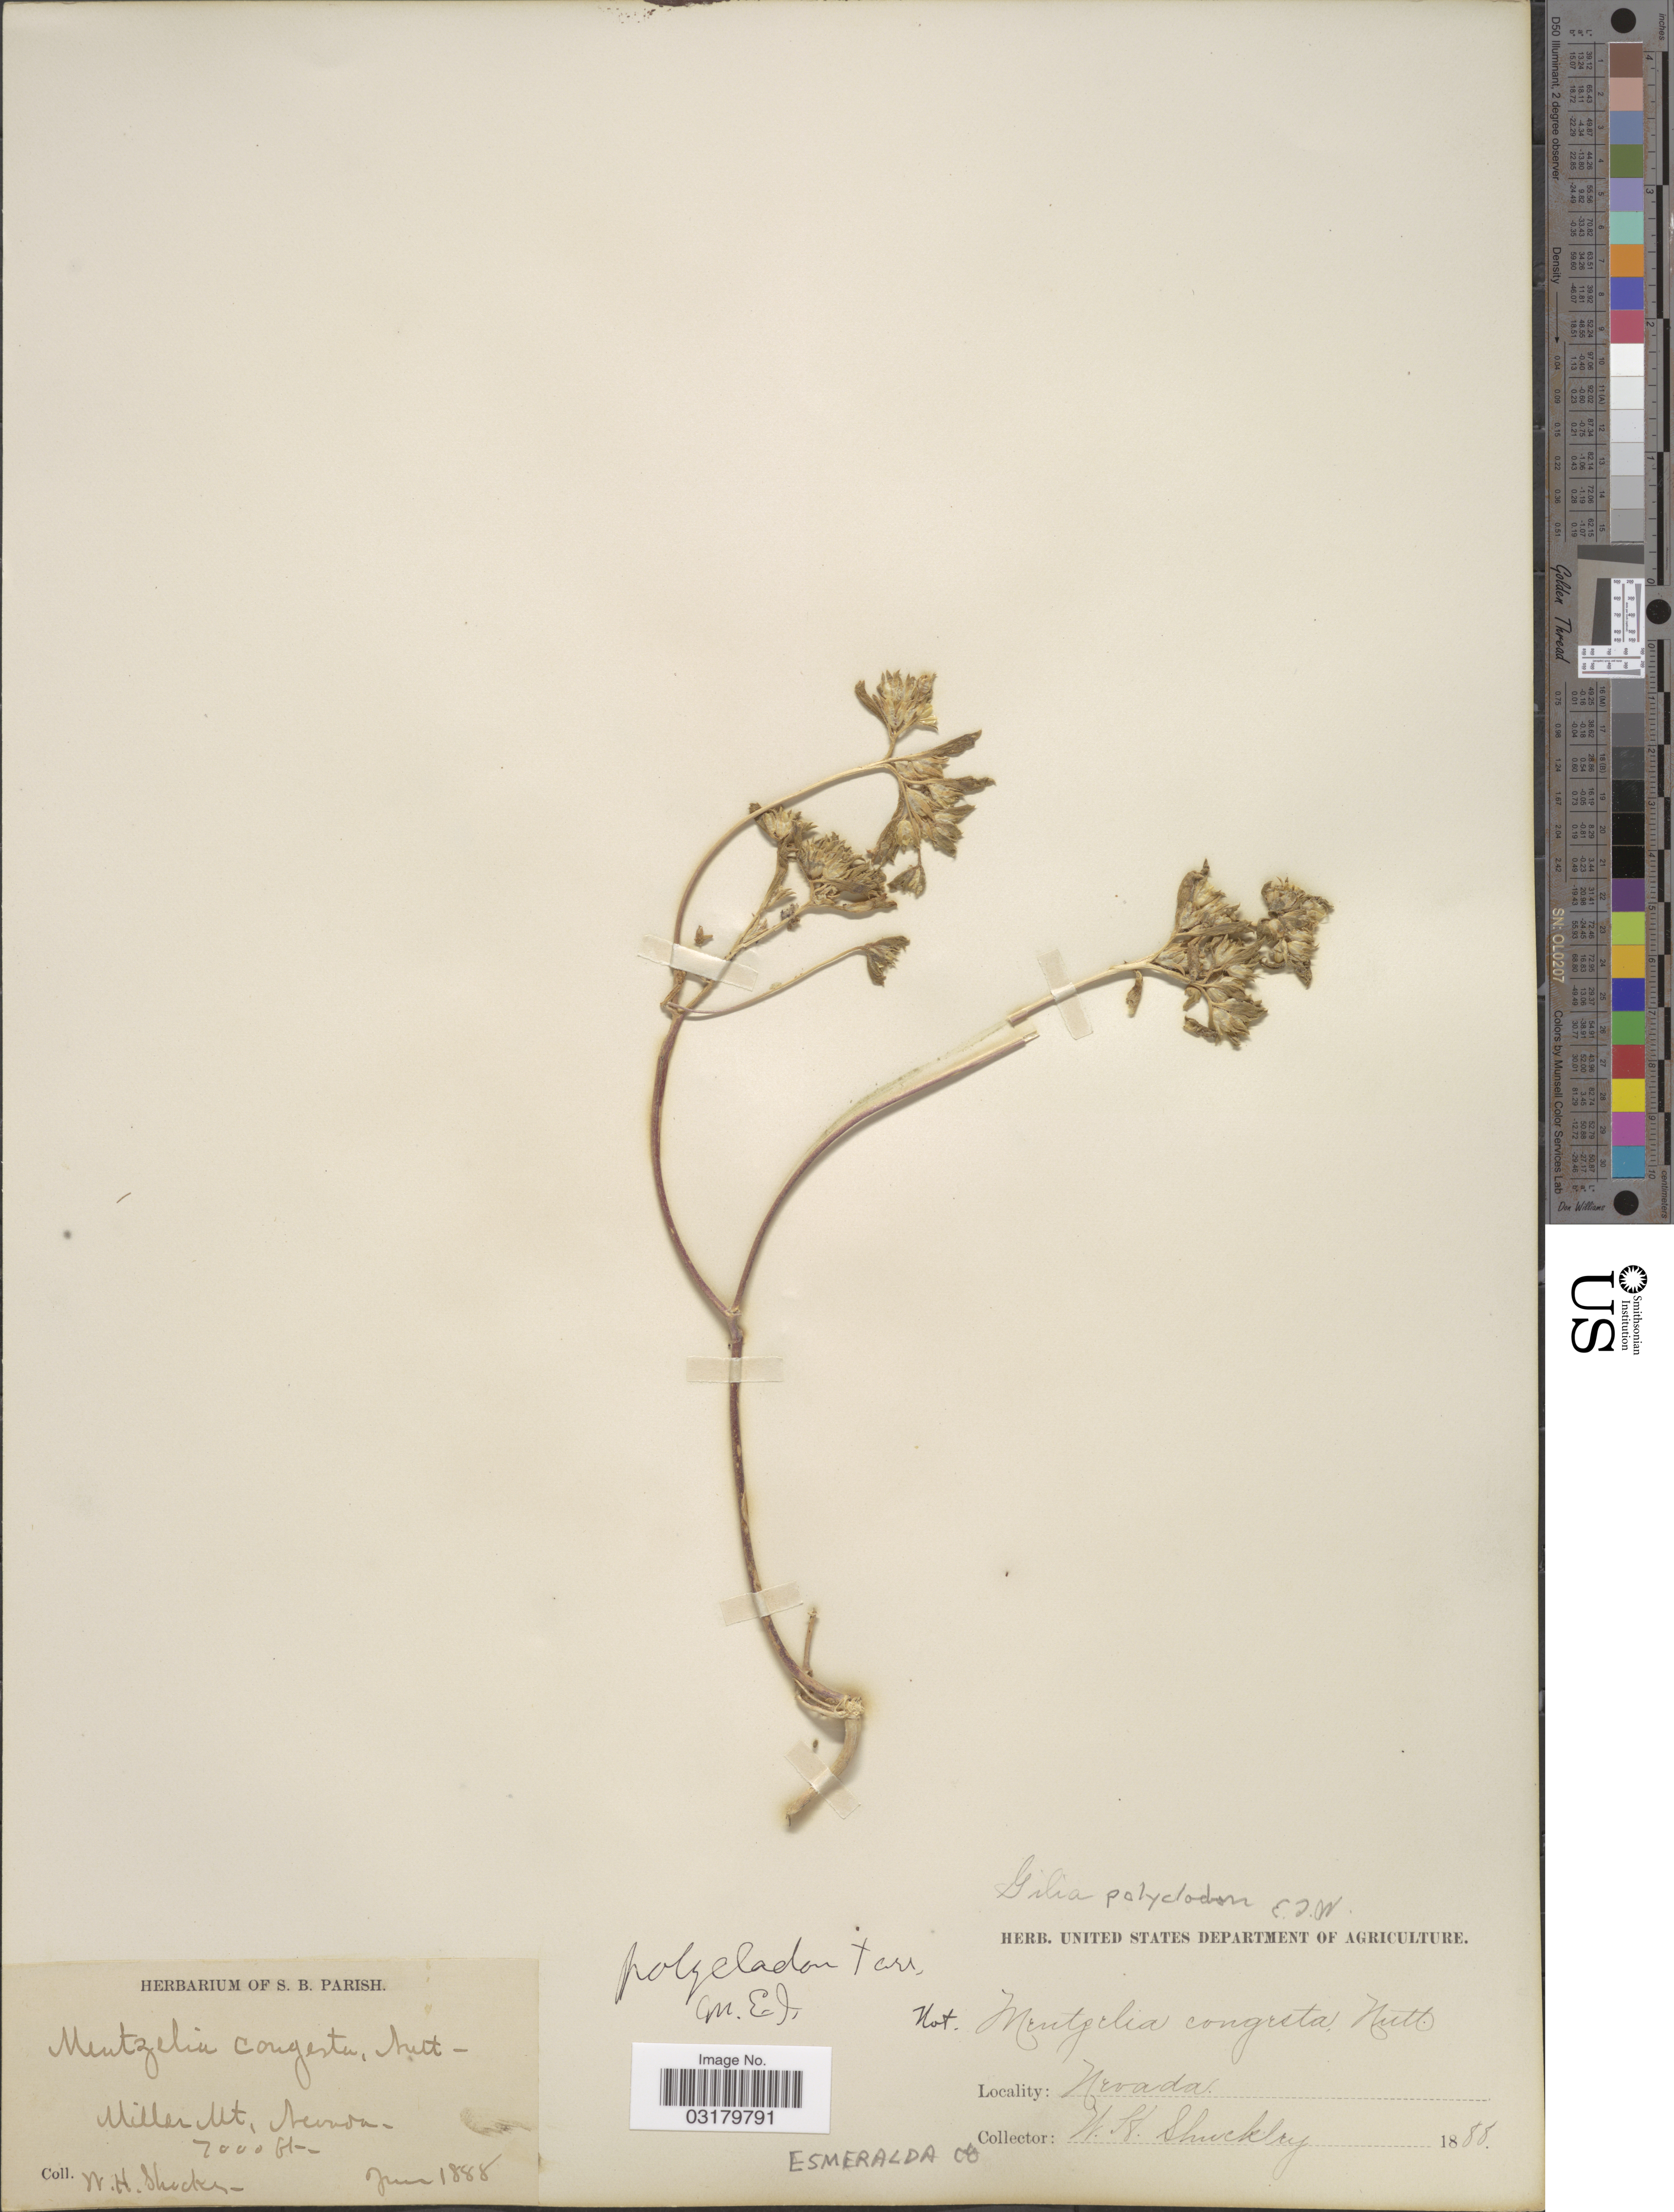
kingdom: Plantae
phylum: Tracheophyta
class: Magnoliopsida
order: Ericales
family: Polemoniaceae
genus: Ipomopsis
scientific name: Ipomopsis polycladon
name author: (Torr.) V.E. Grant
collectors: W. Shuckley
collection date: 1888-06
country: United States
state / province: Nevada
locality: Miller Mt. Esmeralda Co.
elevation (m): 2134